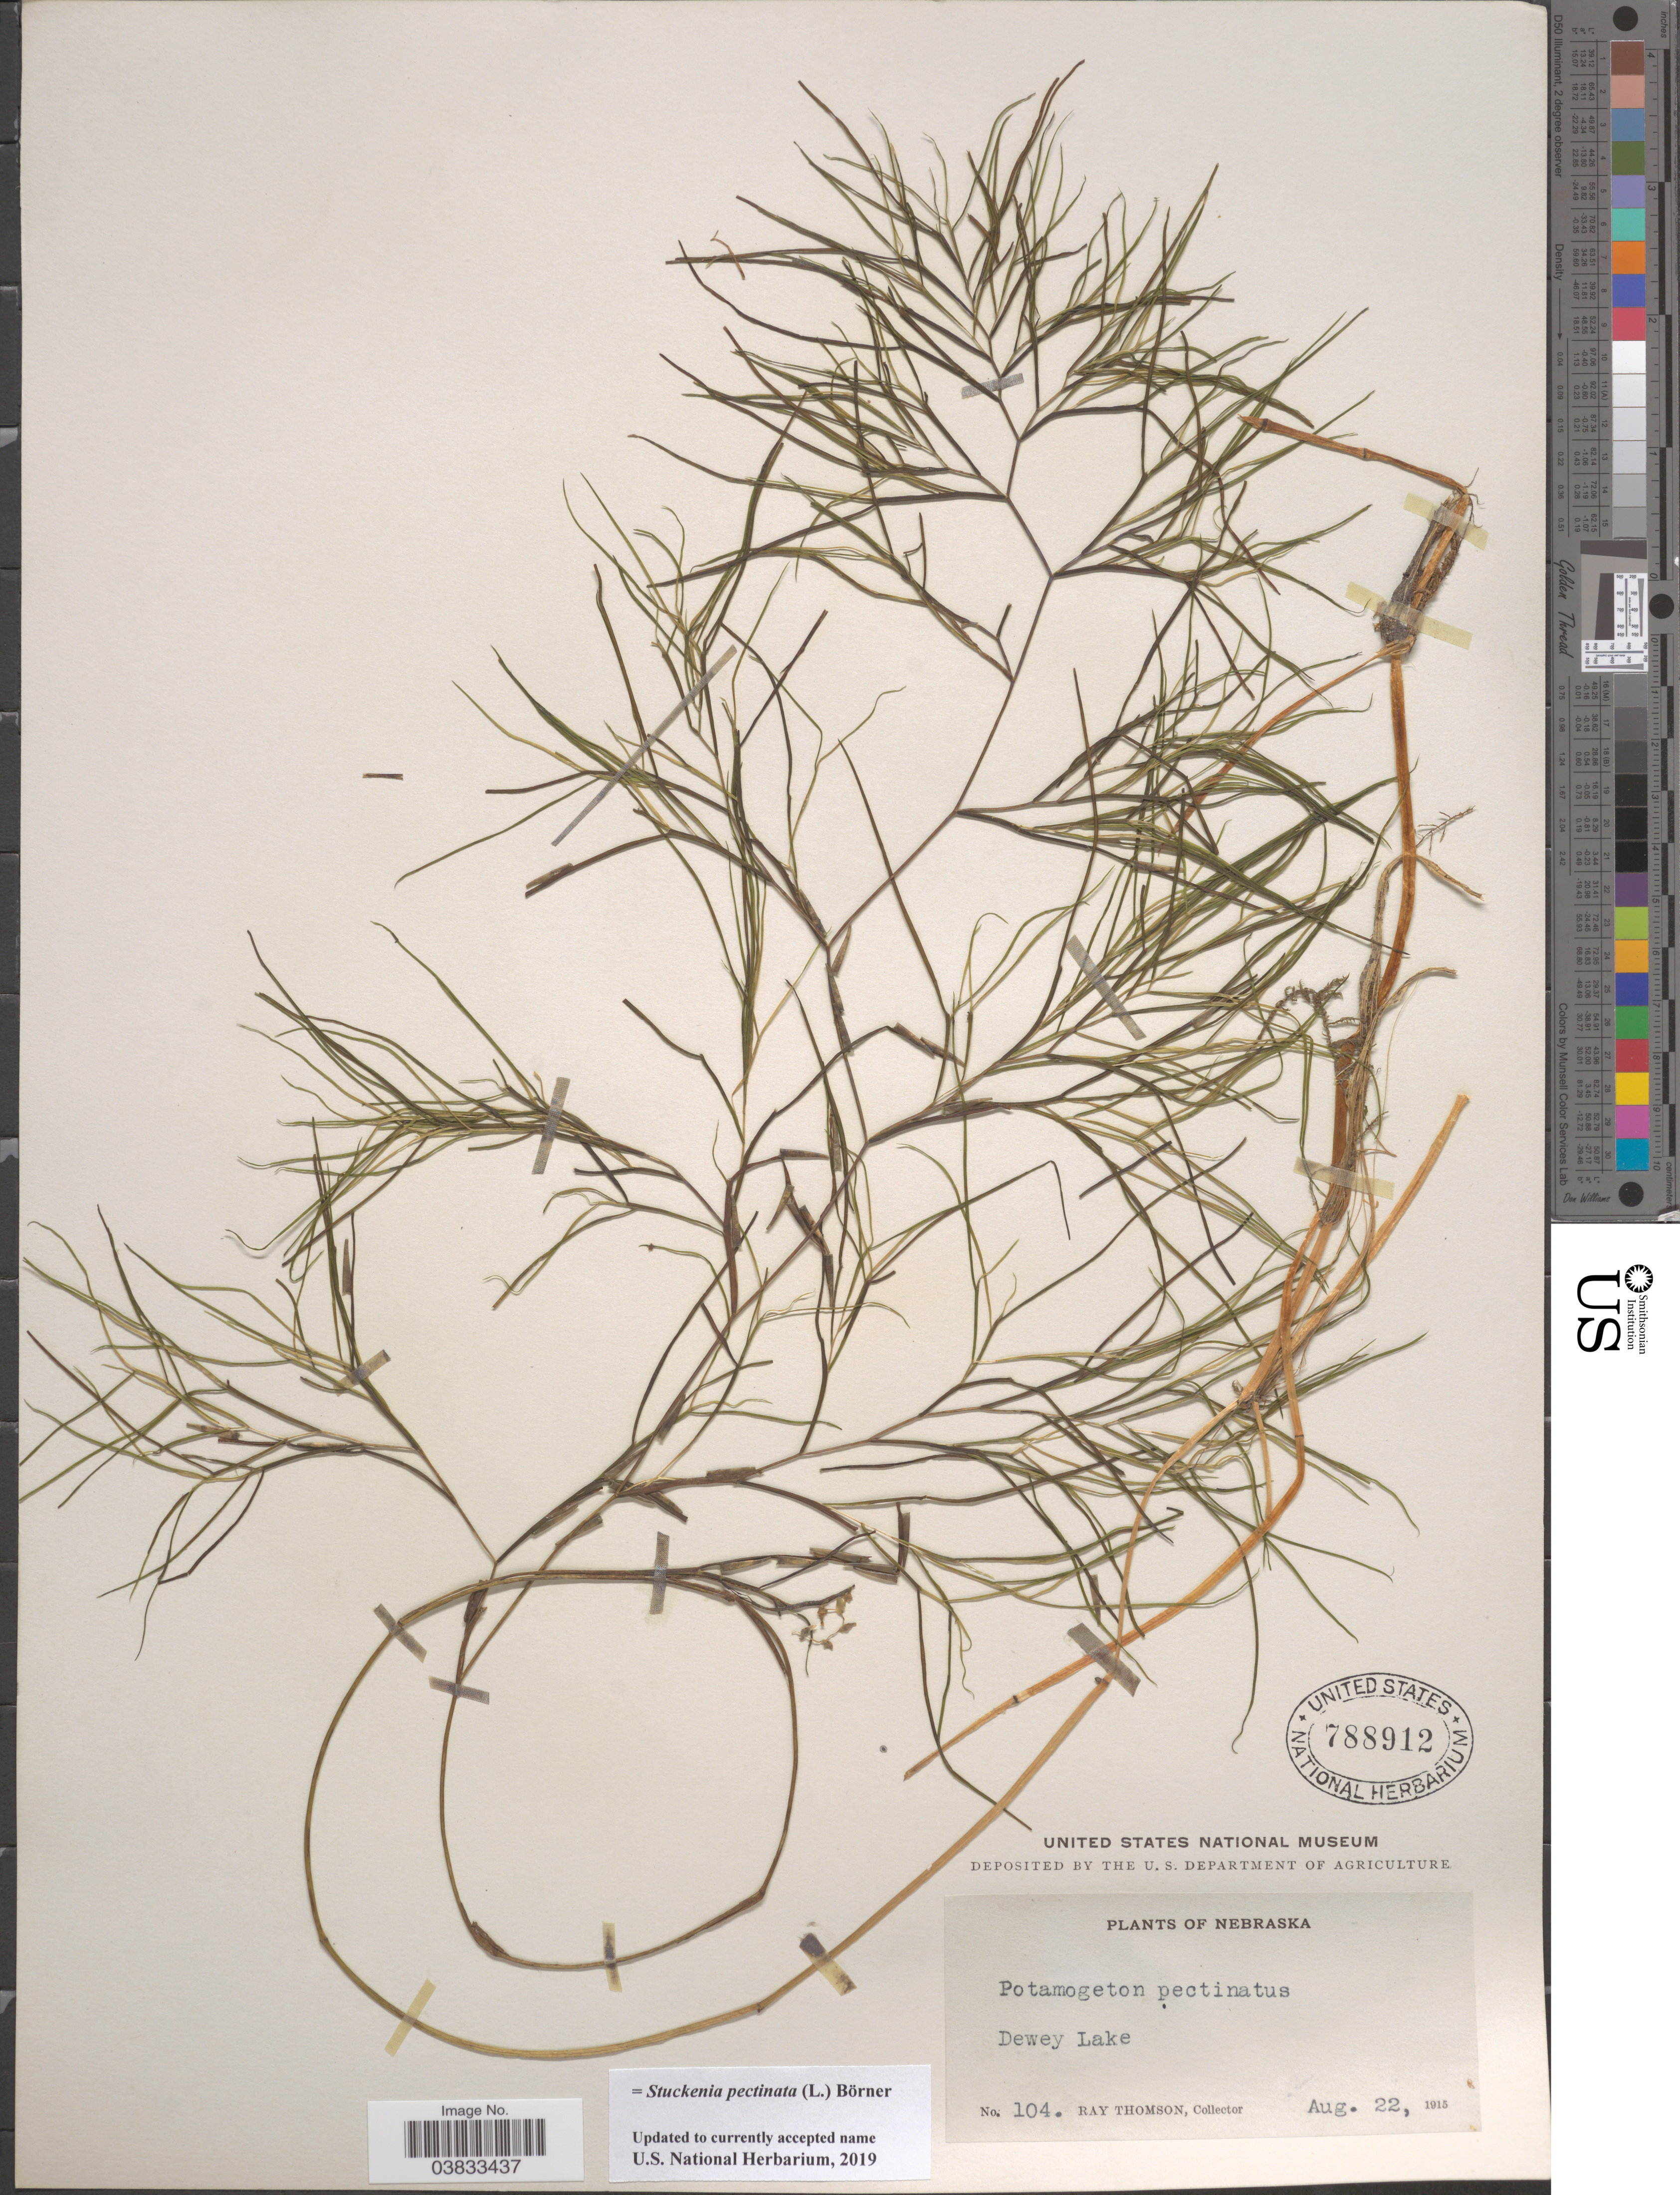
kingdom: Plantae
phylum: Tracheophyta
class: Liliopsida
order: Alismatales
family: Potamogetonaceae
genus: Stuckenia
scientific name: Stuckenia pectinata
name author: (L.) Börner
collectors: R. Thomson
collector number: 104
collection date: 1915-08-22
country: United States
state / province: Nebraska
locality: Dewey Lake.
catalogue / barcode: US 788912